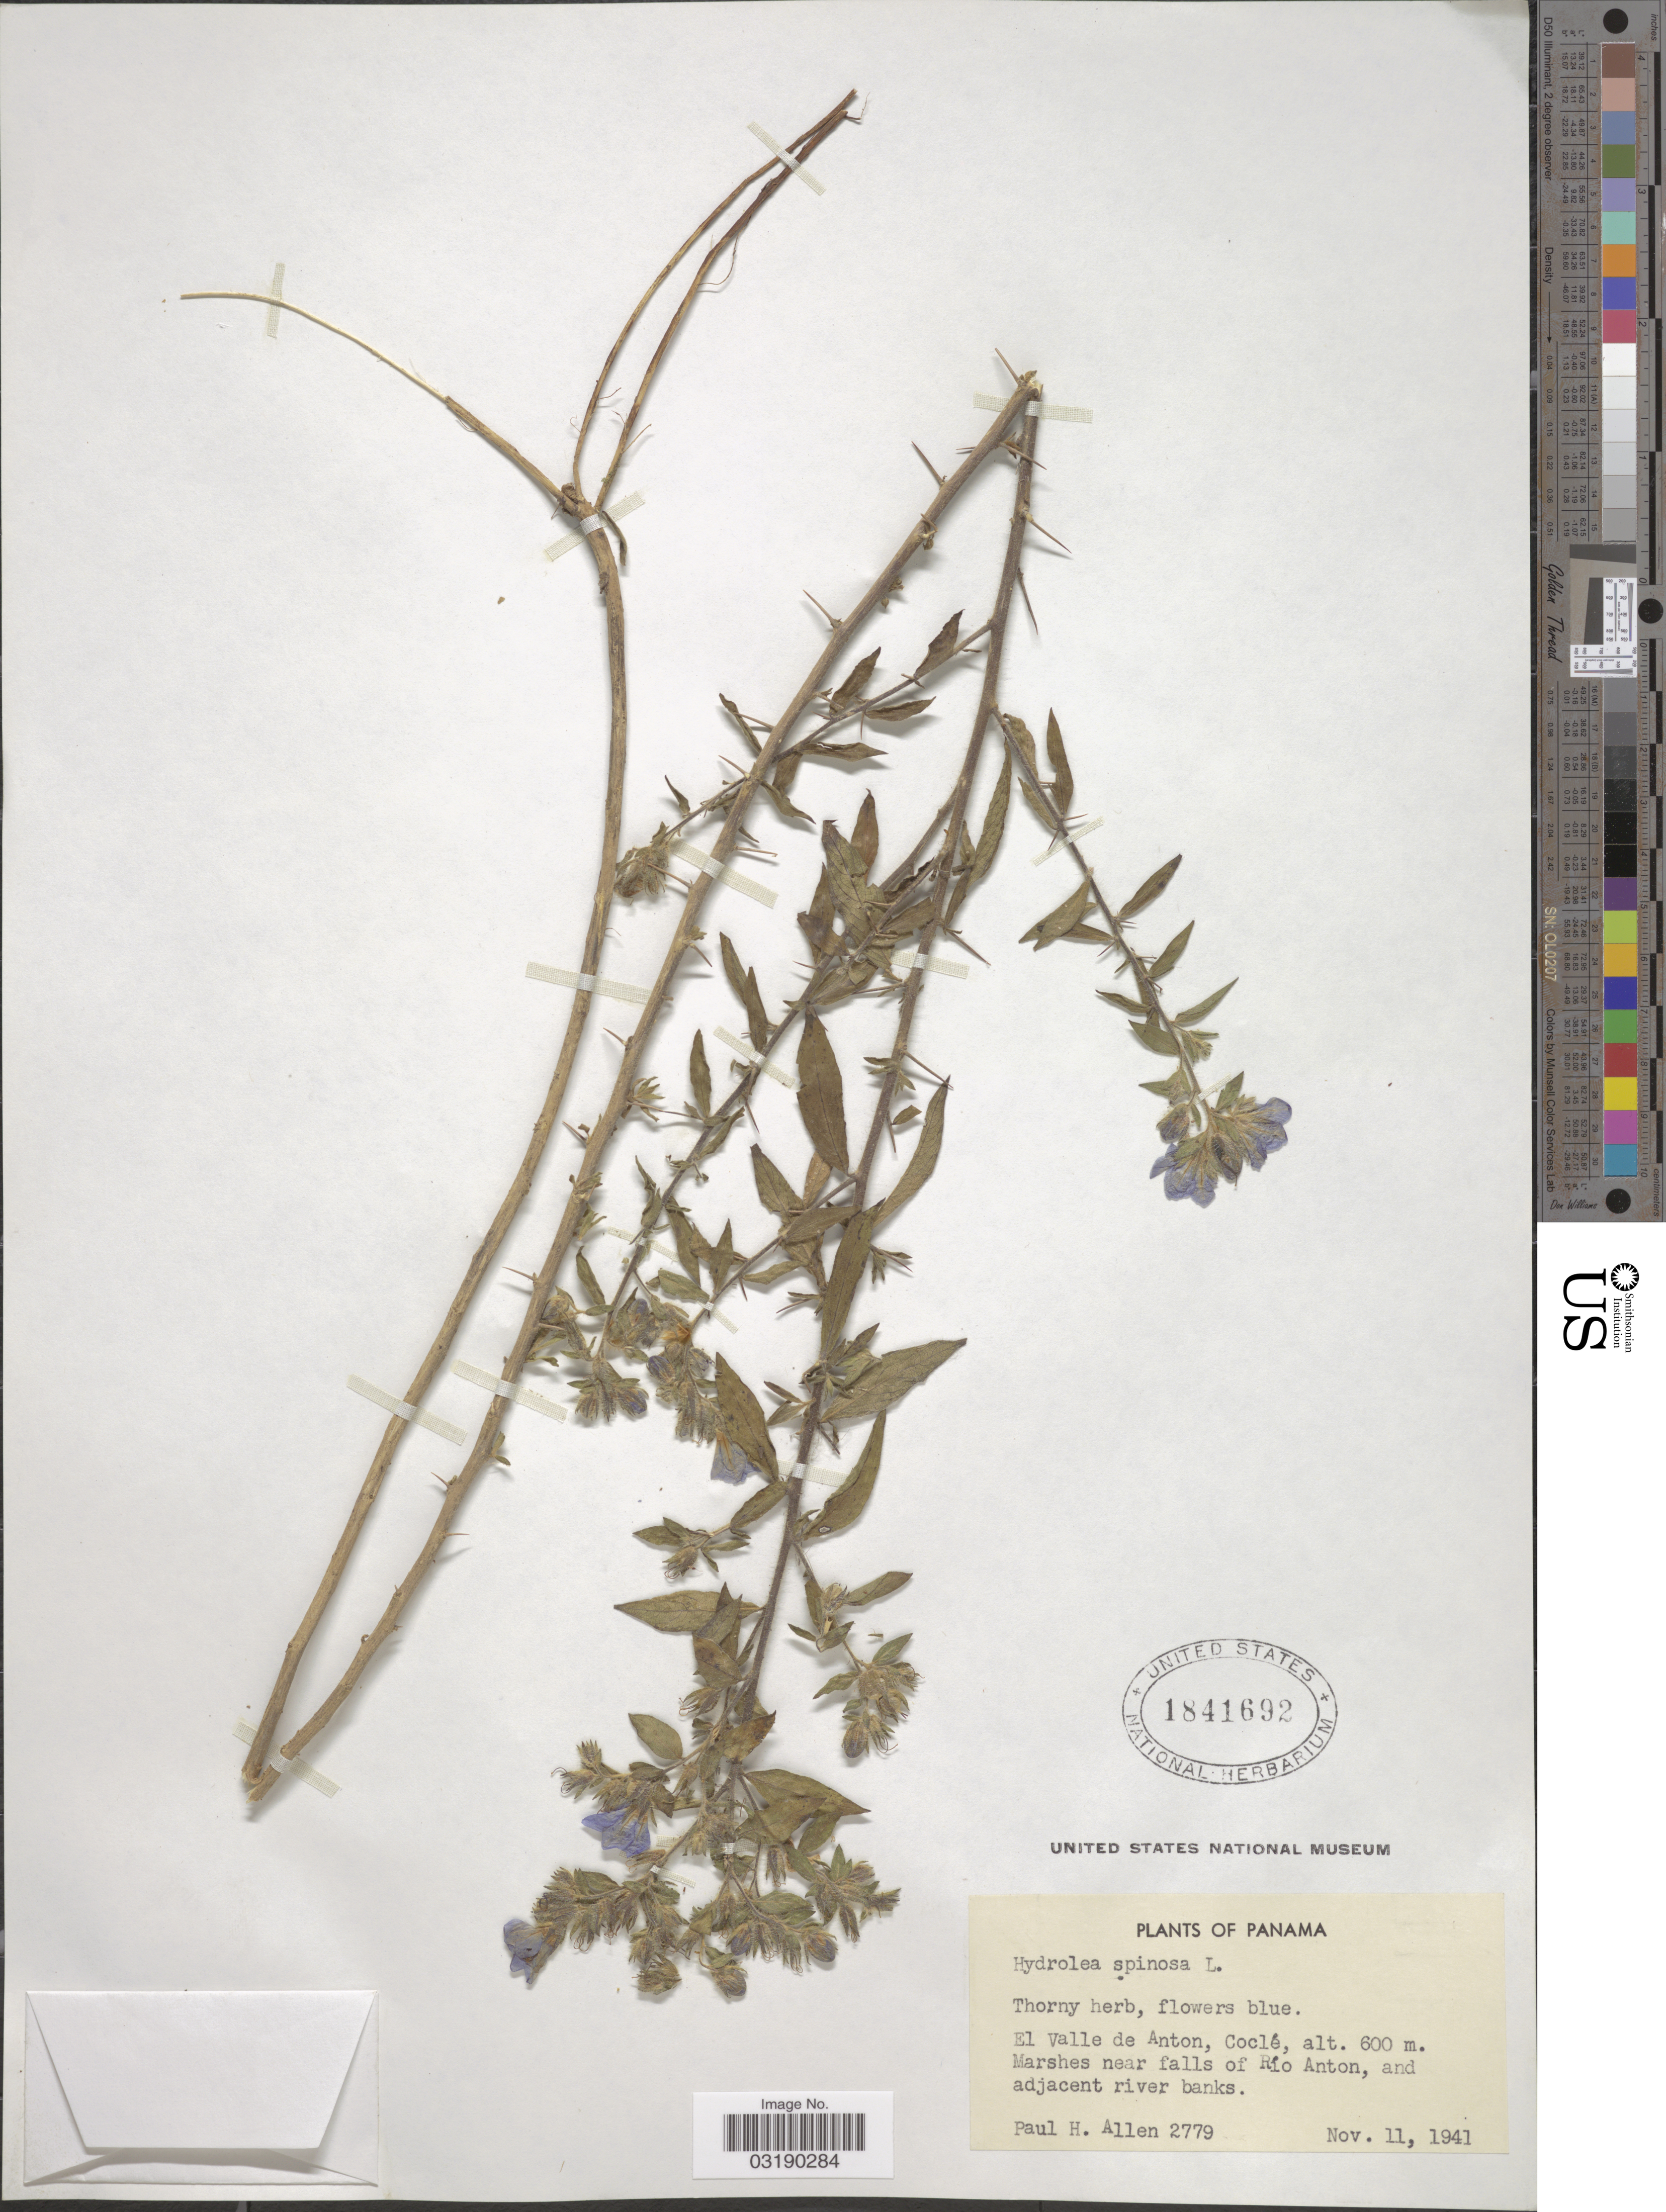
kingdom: Plantae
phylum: Tracheophyta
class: Magnoliopsida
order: Solanales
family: Hydroleaceae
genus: Hydrolea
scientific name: Hydrolea spinosa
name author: L.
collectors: P. H. Allen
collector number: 2779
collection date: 1941-11-11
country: Panama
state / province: Coclé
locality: El Valle de Anton, Coclé, Marshes near falls of Río Anton, and adjacent river banks.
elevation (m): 600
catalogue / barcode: US 1841692